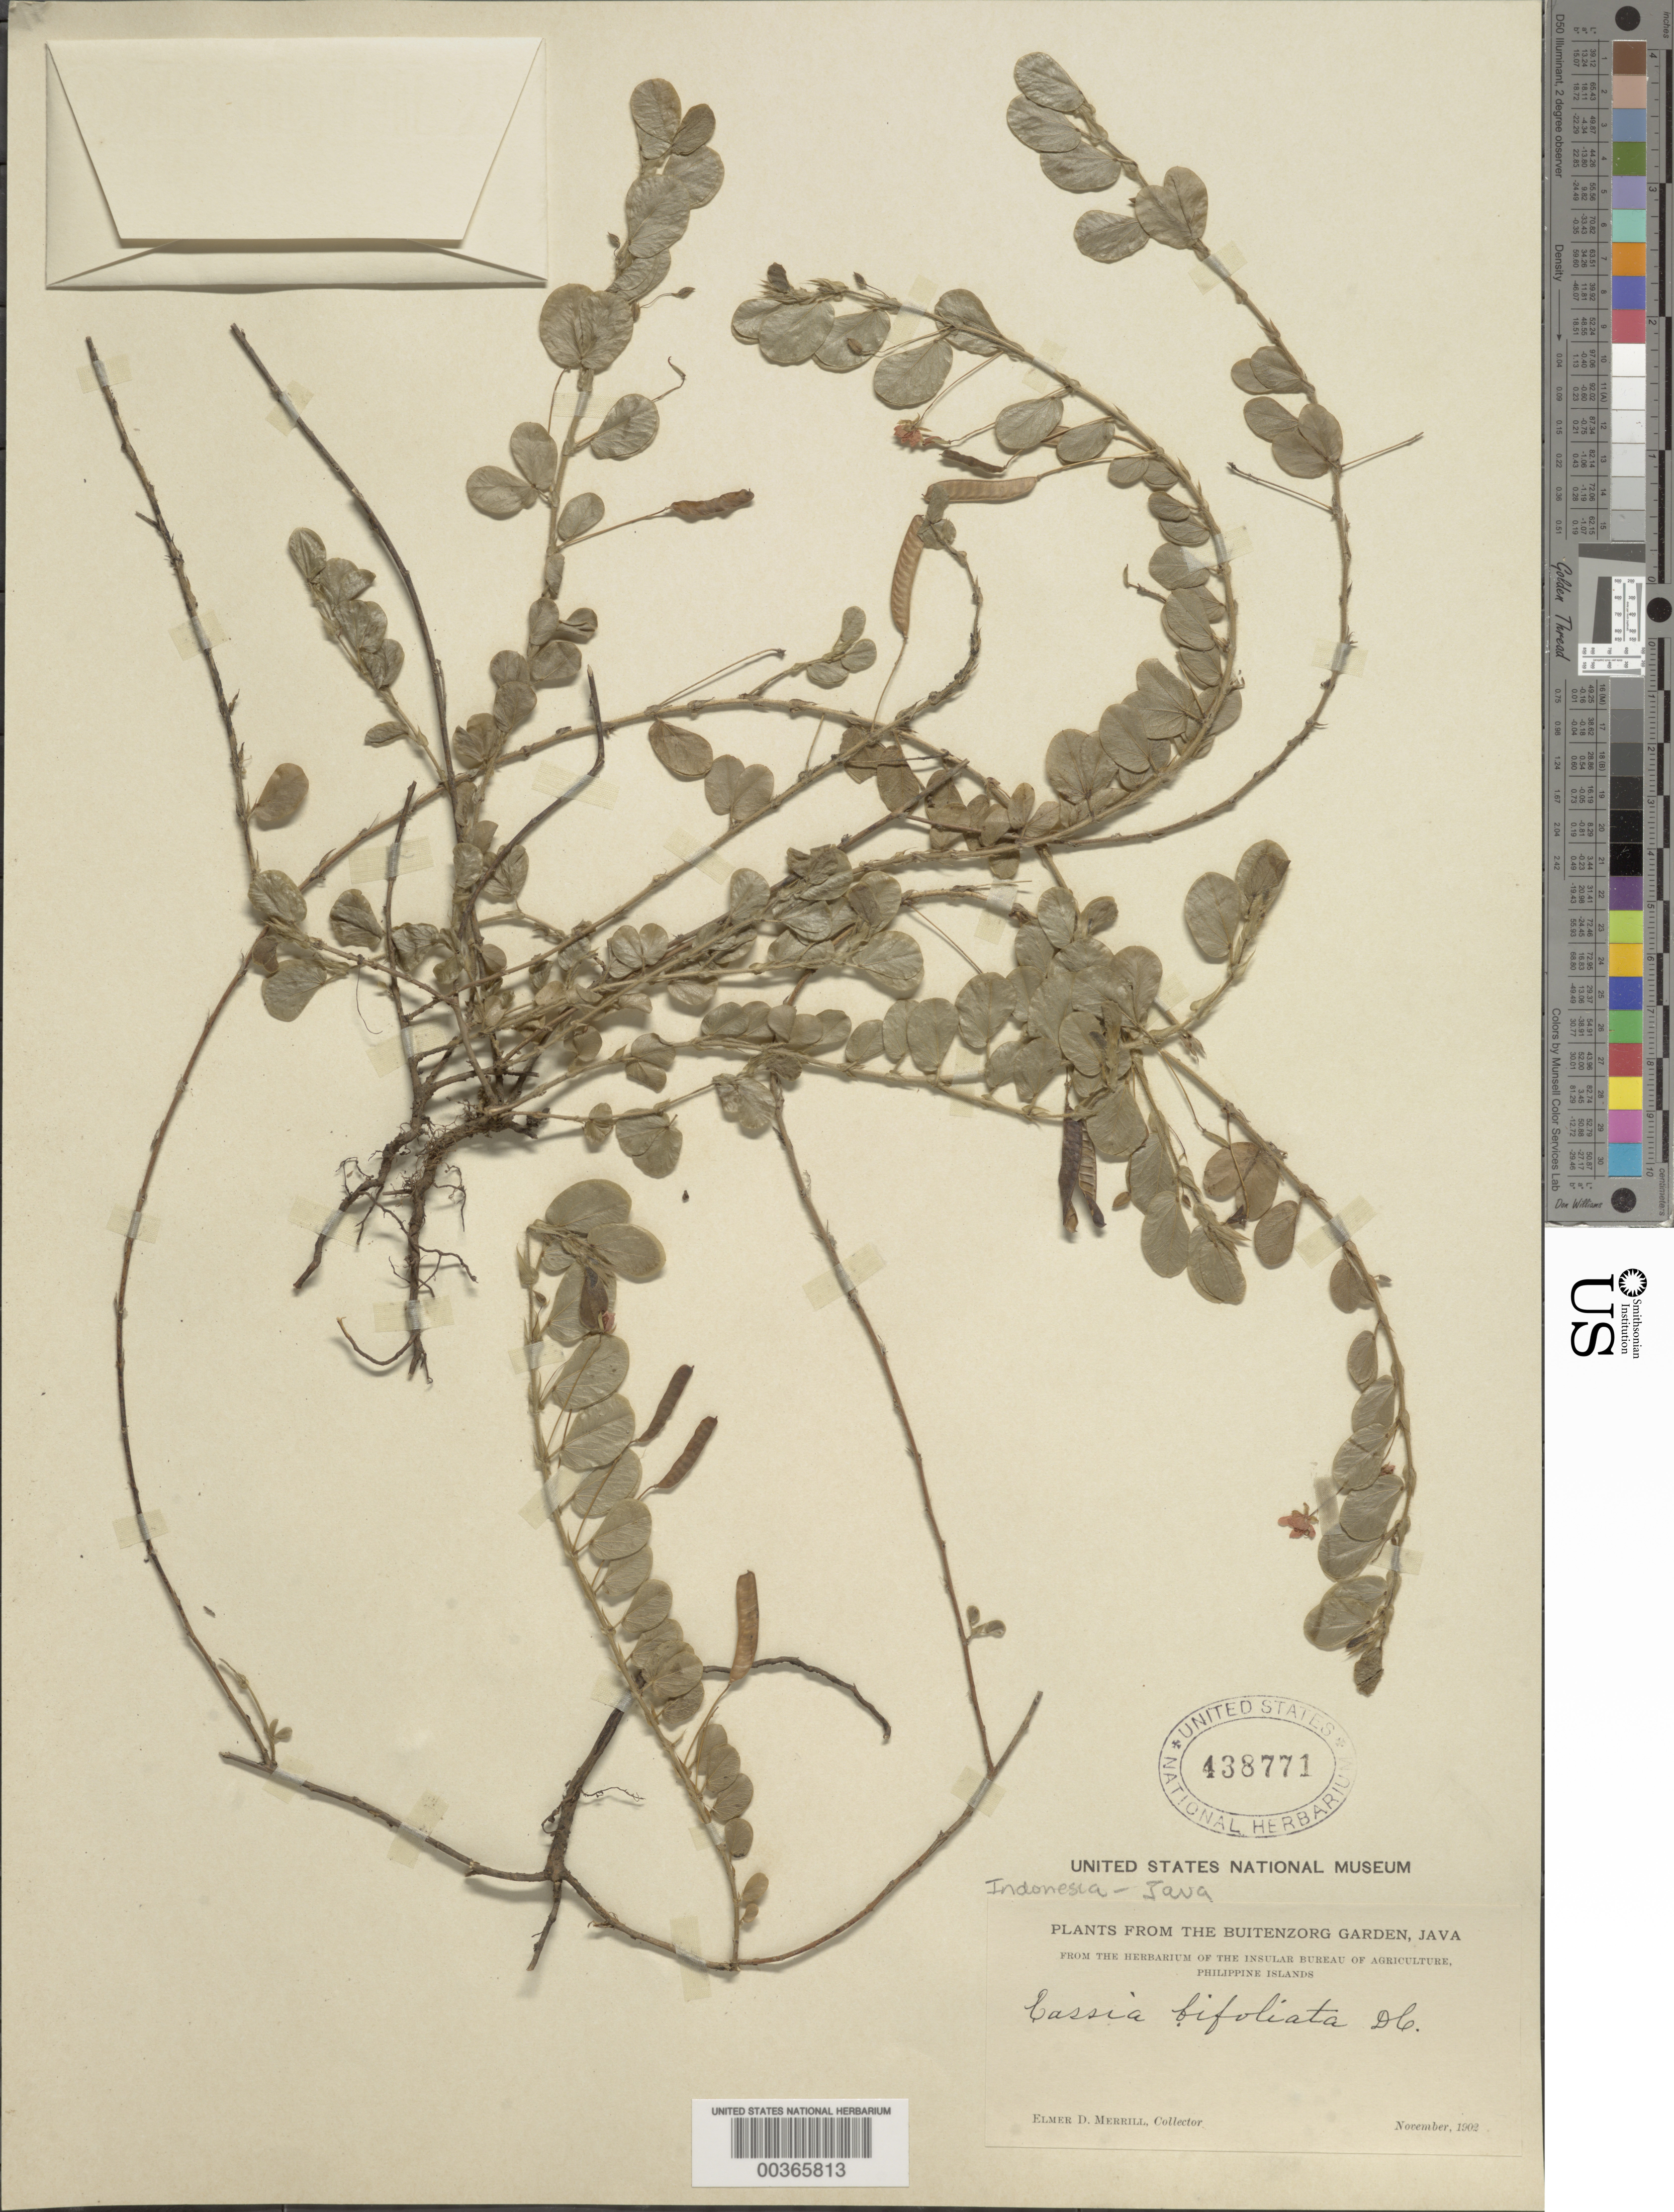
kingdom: Plantae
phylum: Tracheophyta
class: Magnoliopsida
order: Fabales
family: Fabaceae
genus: Chamaecrista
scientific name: Chamaecrista rotundifolia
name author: (Pers.) Greene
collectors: E. D. Merrill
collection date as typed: Nov 1902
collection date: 1902-11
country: Indonesia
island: Java I.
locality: Buitenzorg garden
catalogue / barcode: US 438771